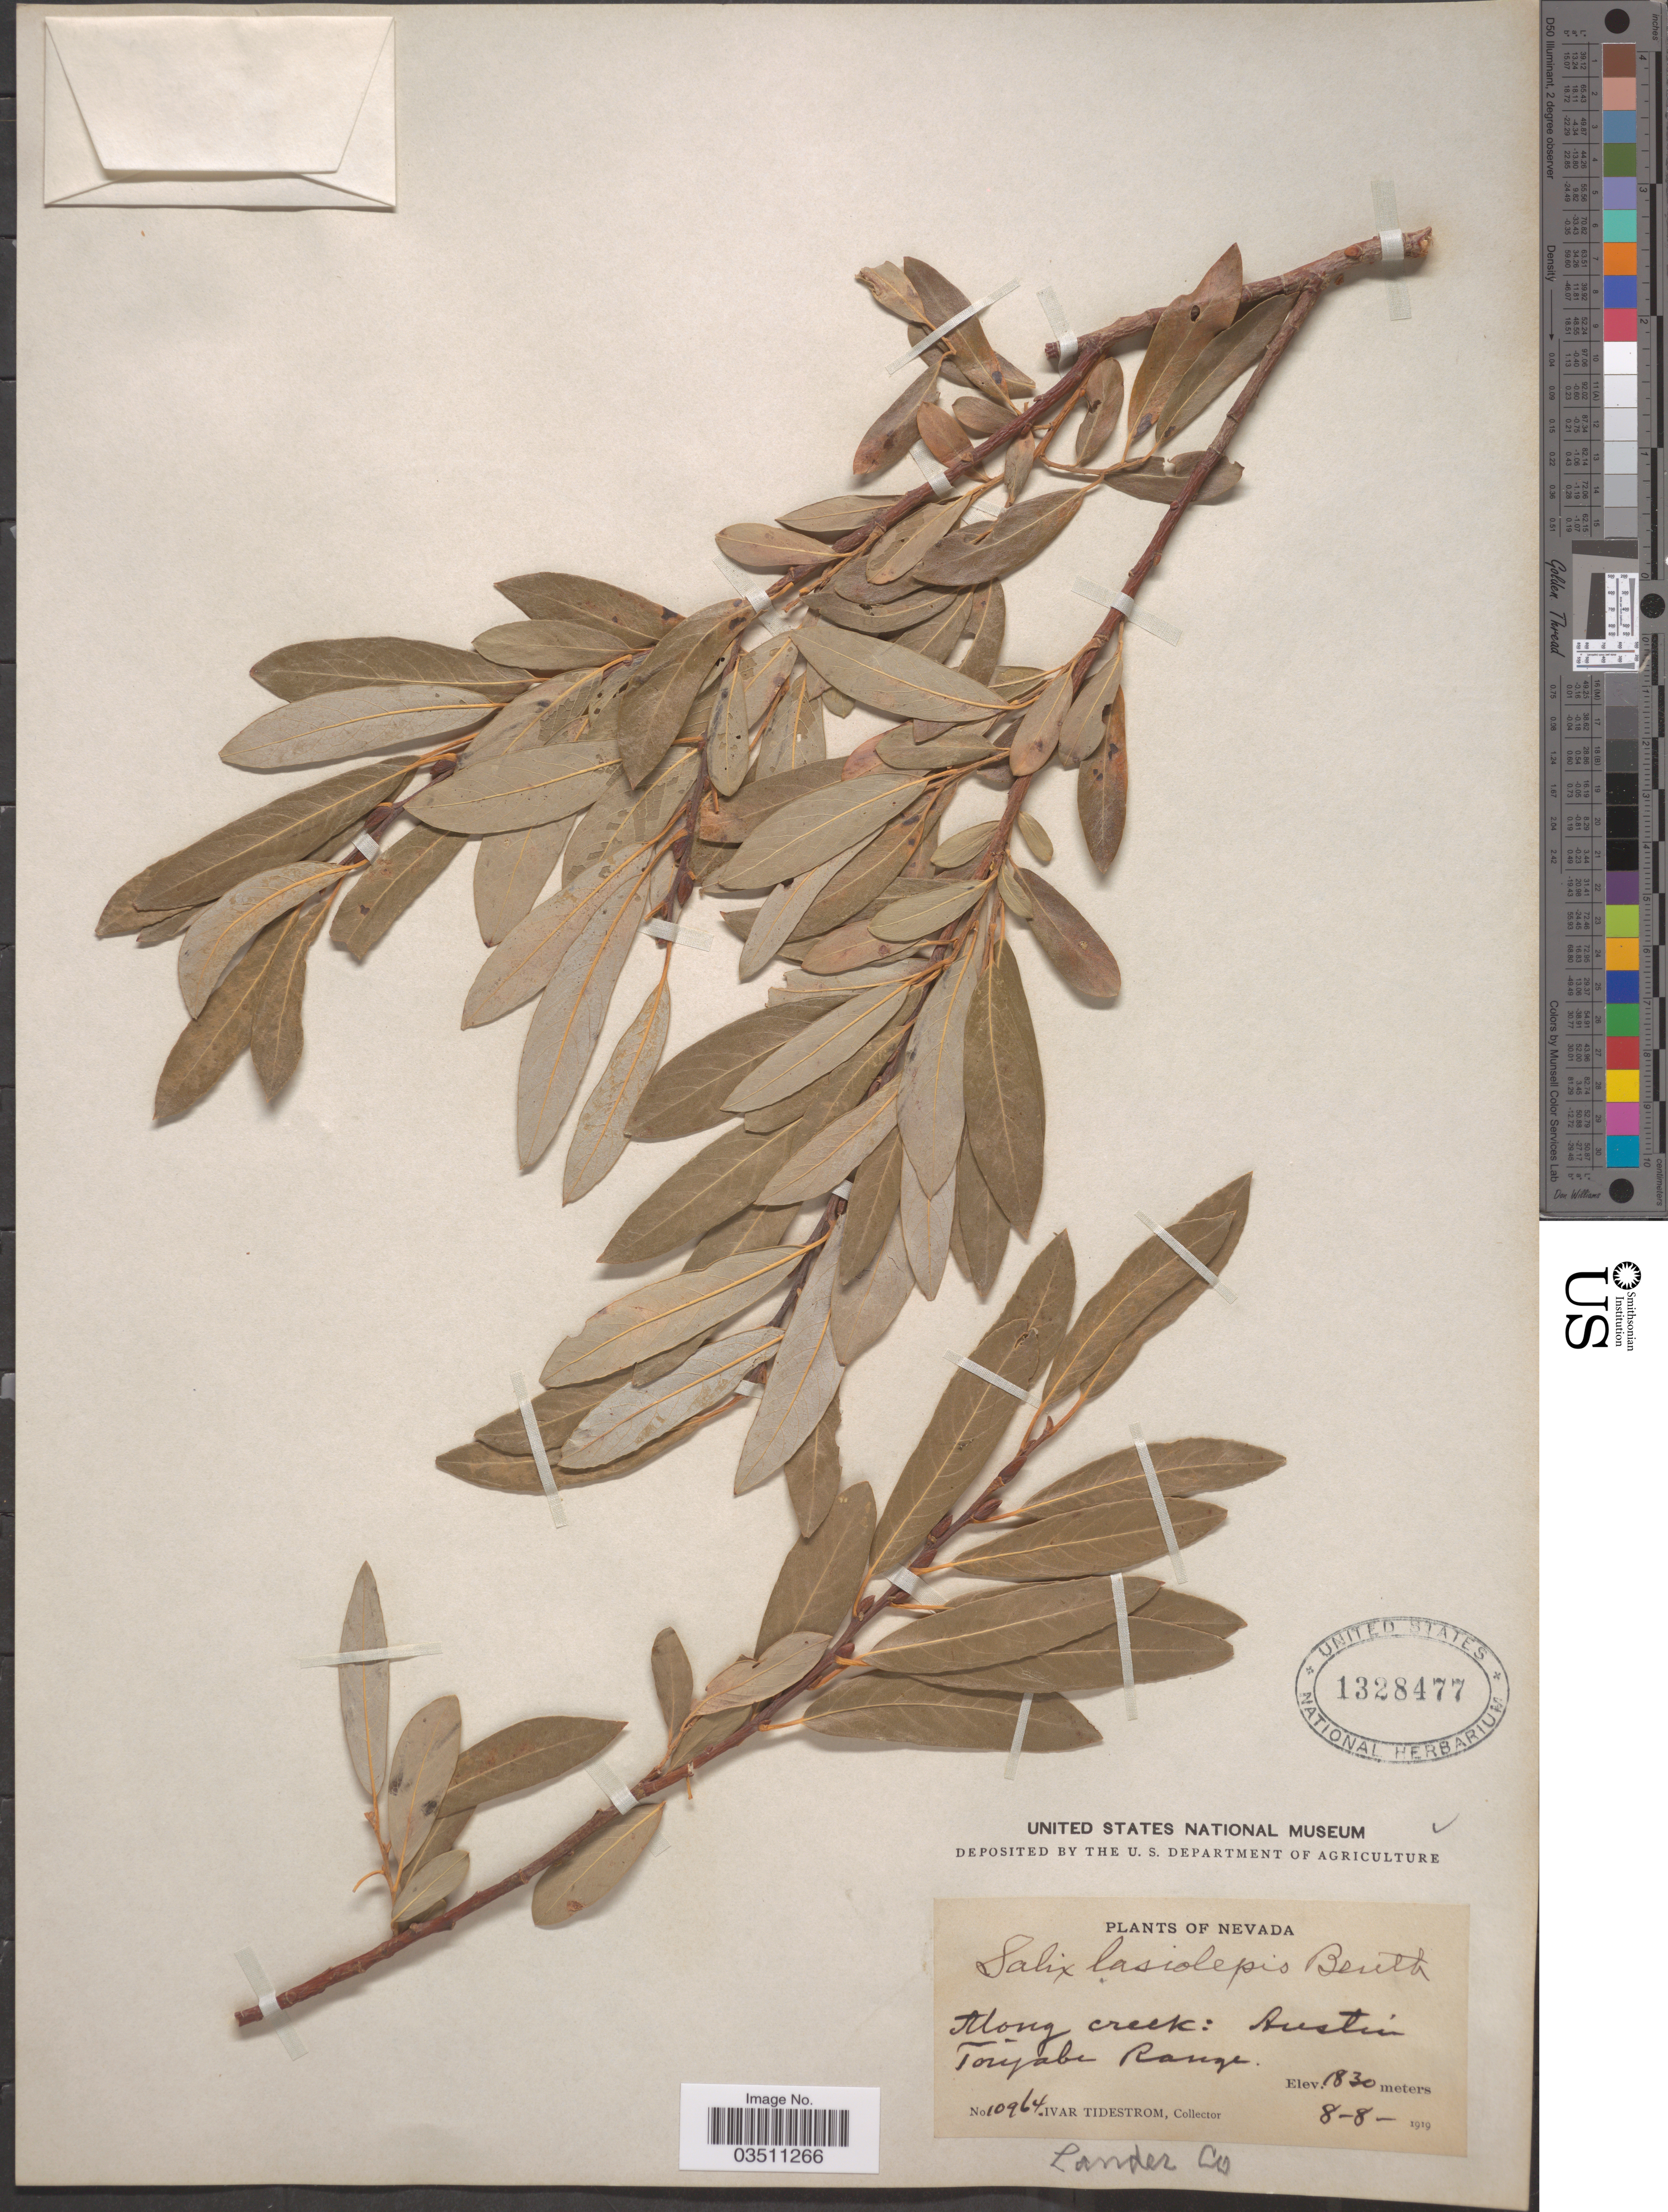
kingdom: Plantae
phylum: Tracheophyta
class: Magnoliopsida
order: Malpighiales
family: Salicaceae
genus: Salix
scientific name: Salix lasiolepis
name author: Benth.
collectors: I. F. Tidestrom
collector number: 10964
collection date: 1919-08-08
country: United States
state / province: Nevada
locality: Along creek: Austin Toiyabe Range.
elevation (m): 1830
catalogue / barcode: US 1328477